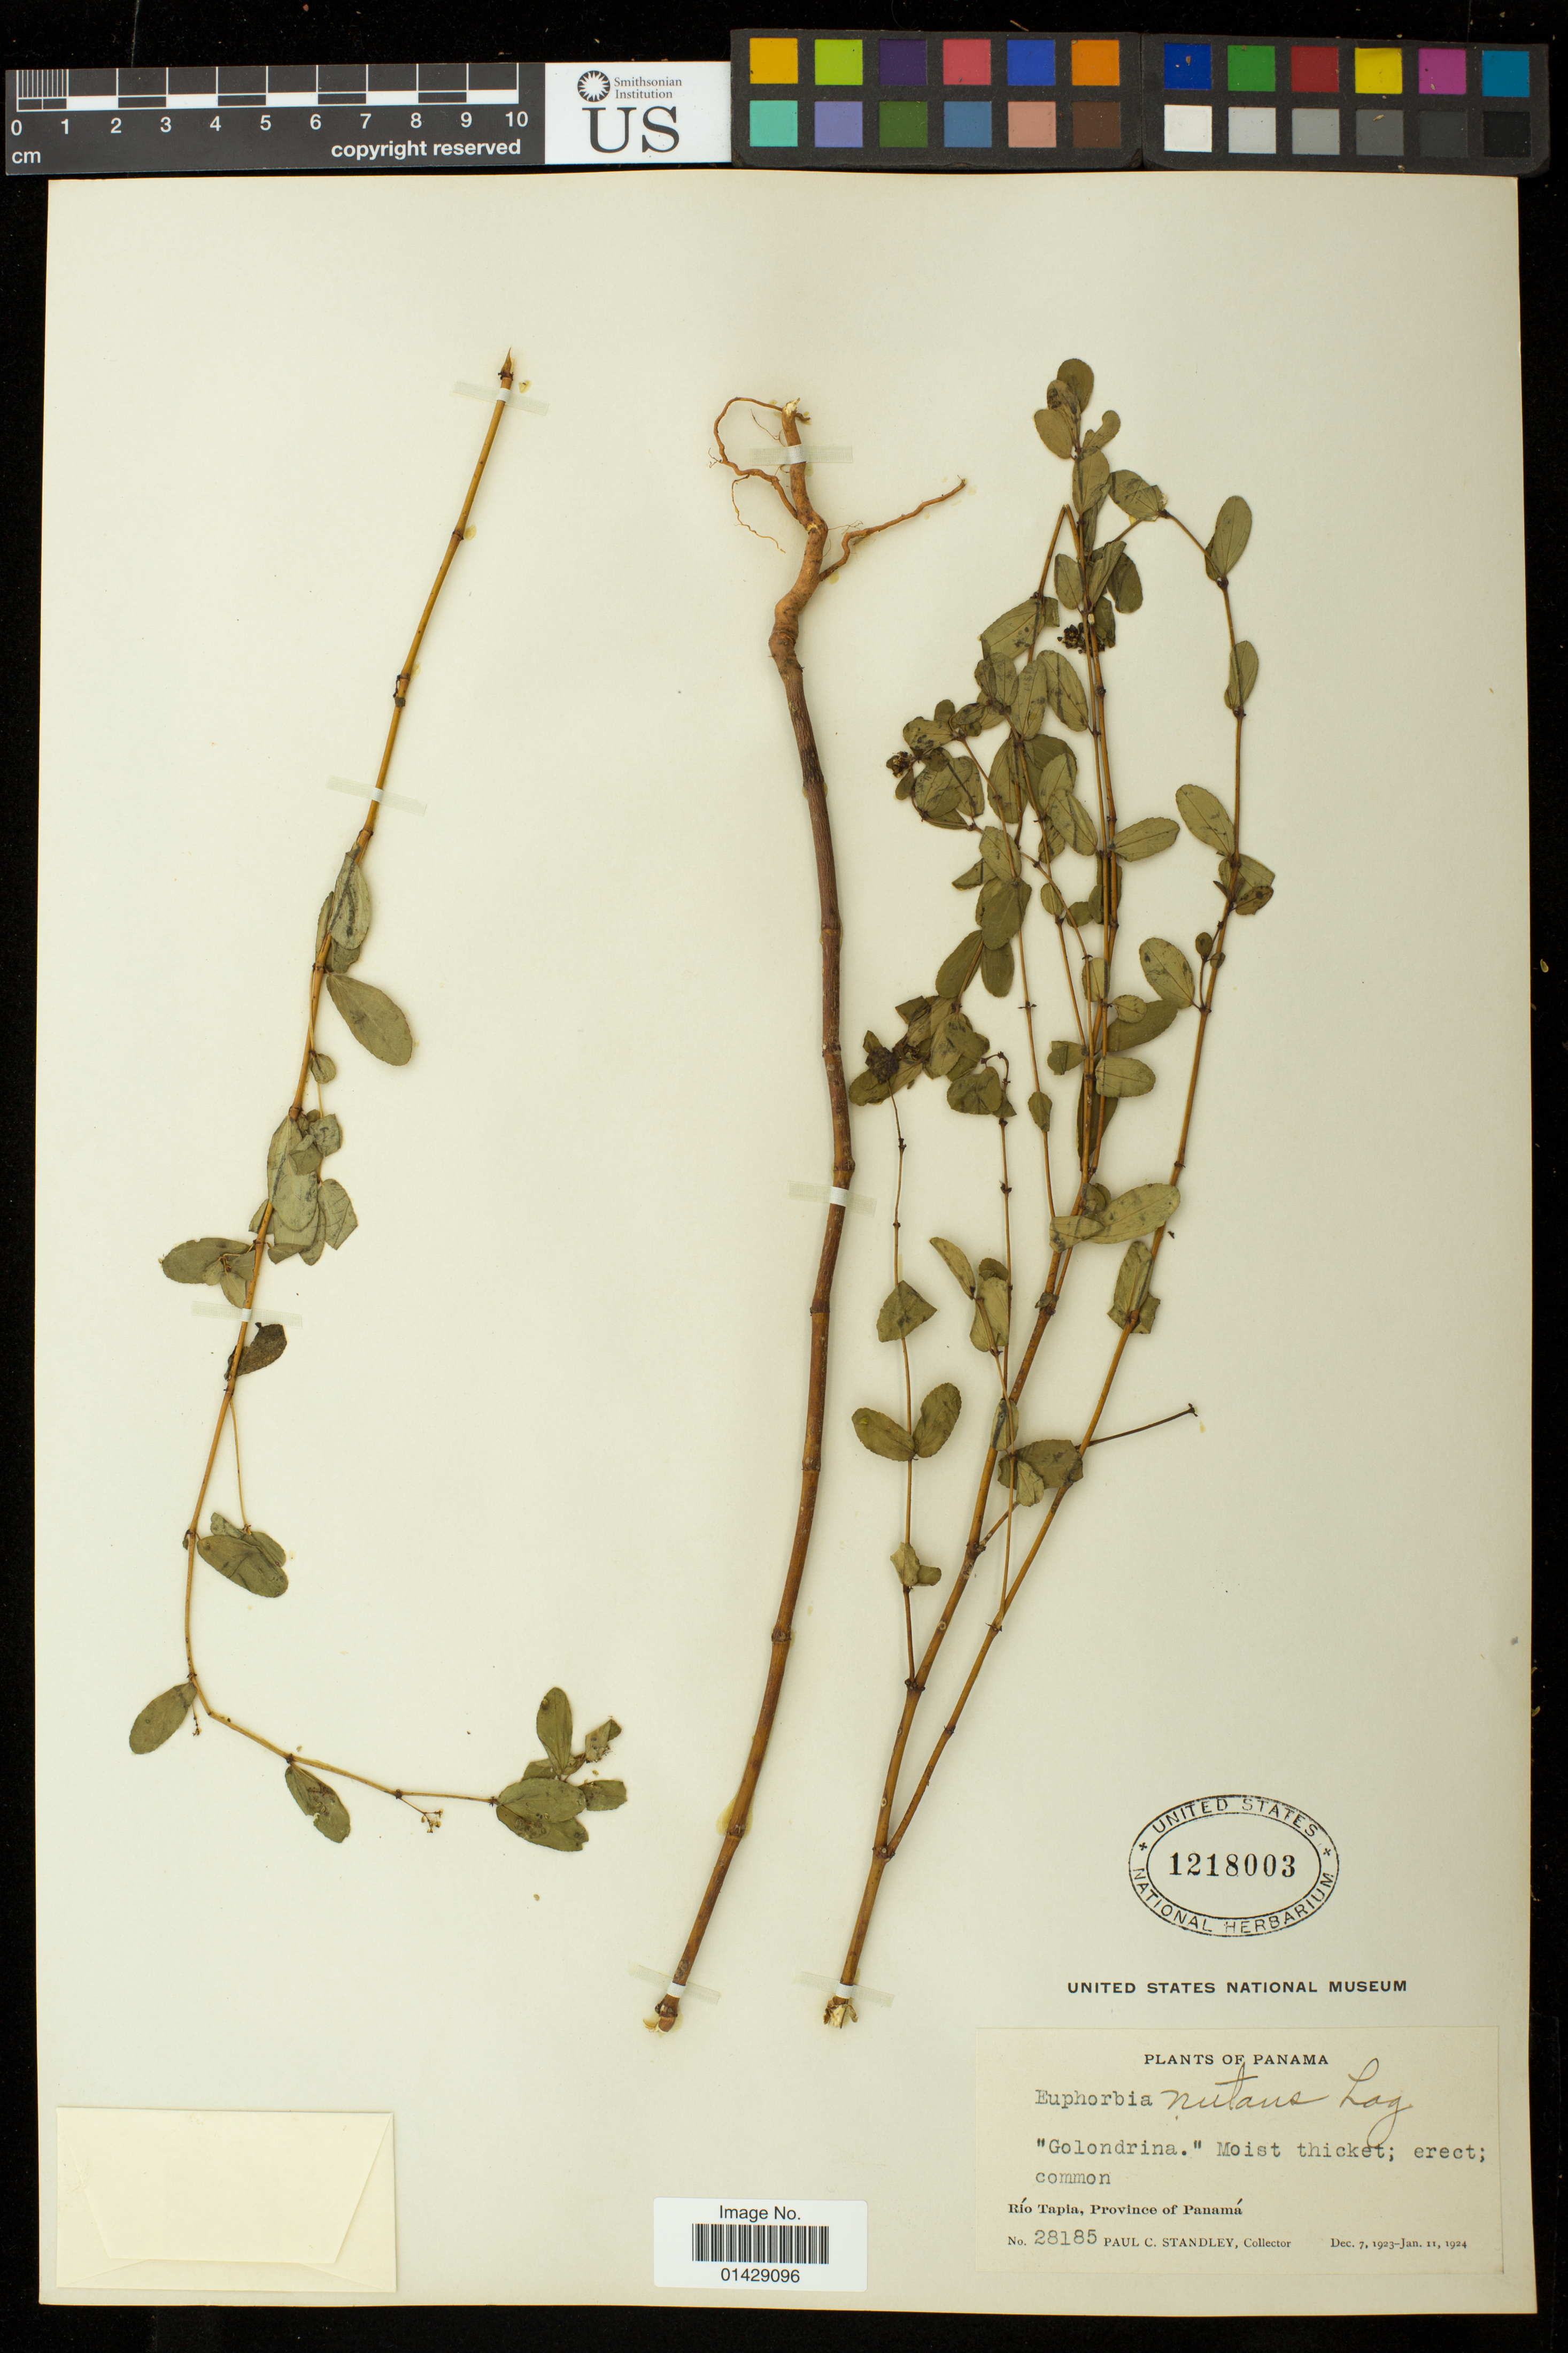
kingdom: Plantae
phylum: Tracheophyta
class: Magnoliopsida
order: Malpighiales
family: Euphorbiaceae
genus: Euphorbia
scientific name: Euphorbia hyssopifolia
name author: L.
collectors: P. C. Standley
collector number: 28185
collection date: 1923-12-07/1924-01-11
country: Panama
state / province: Panamá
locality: Rio Tapia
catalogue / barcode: US 1218003